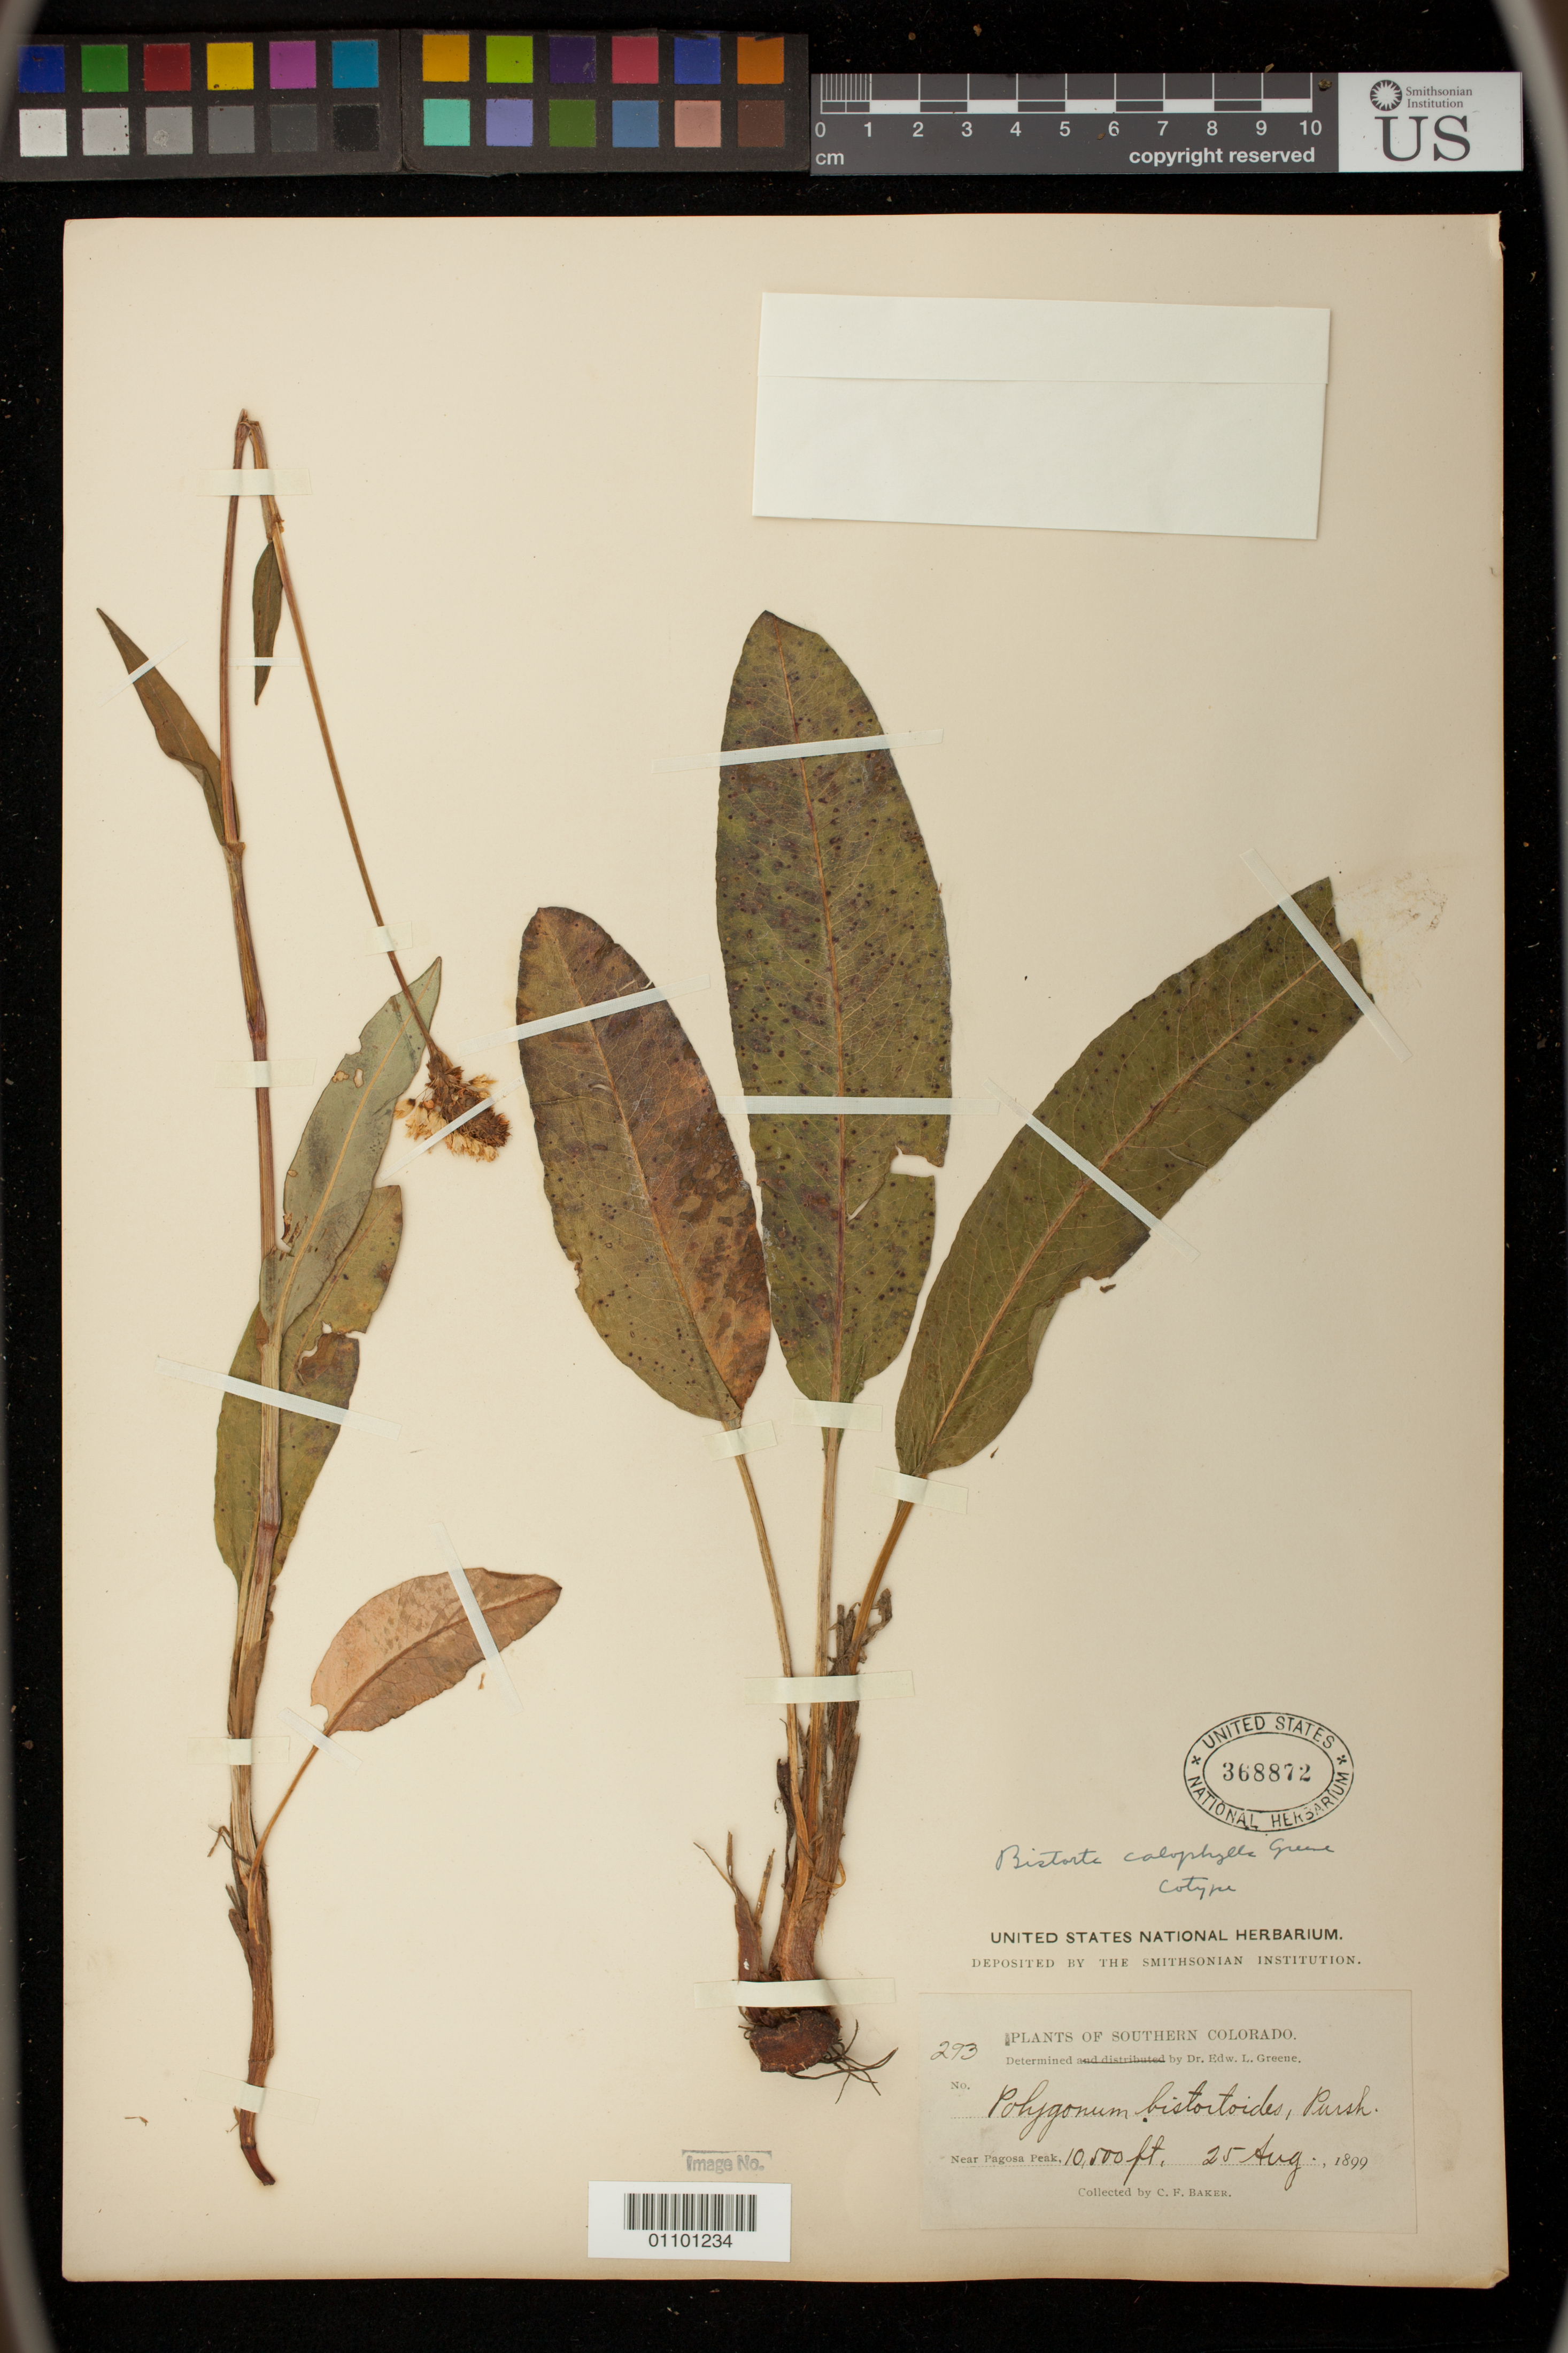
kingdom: Plantae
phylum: Tracheophyta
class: Magnoliopsida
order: Caryophyllales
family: Polygonaceae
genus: Bistorta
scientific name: Bistorta calophylla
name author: Greene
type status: Syntype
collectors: C. F. Baker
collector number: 293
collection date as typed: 25 Aug 1899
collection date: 1899-08-25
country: United States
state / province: Colorado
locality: Near Pagosa Peak.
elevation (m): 3048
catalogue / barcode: US 368872